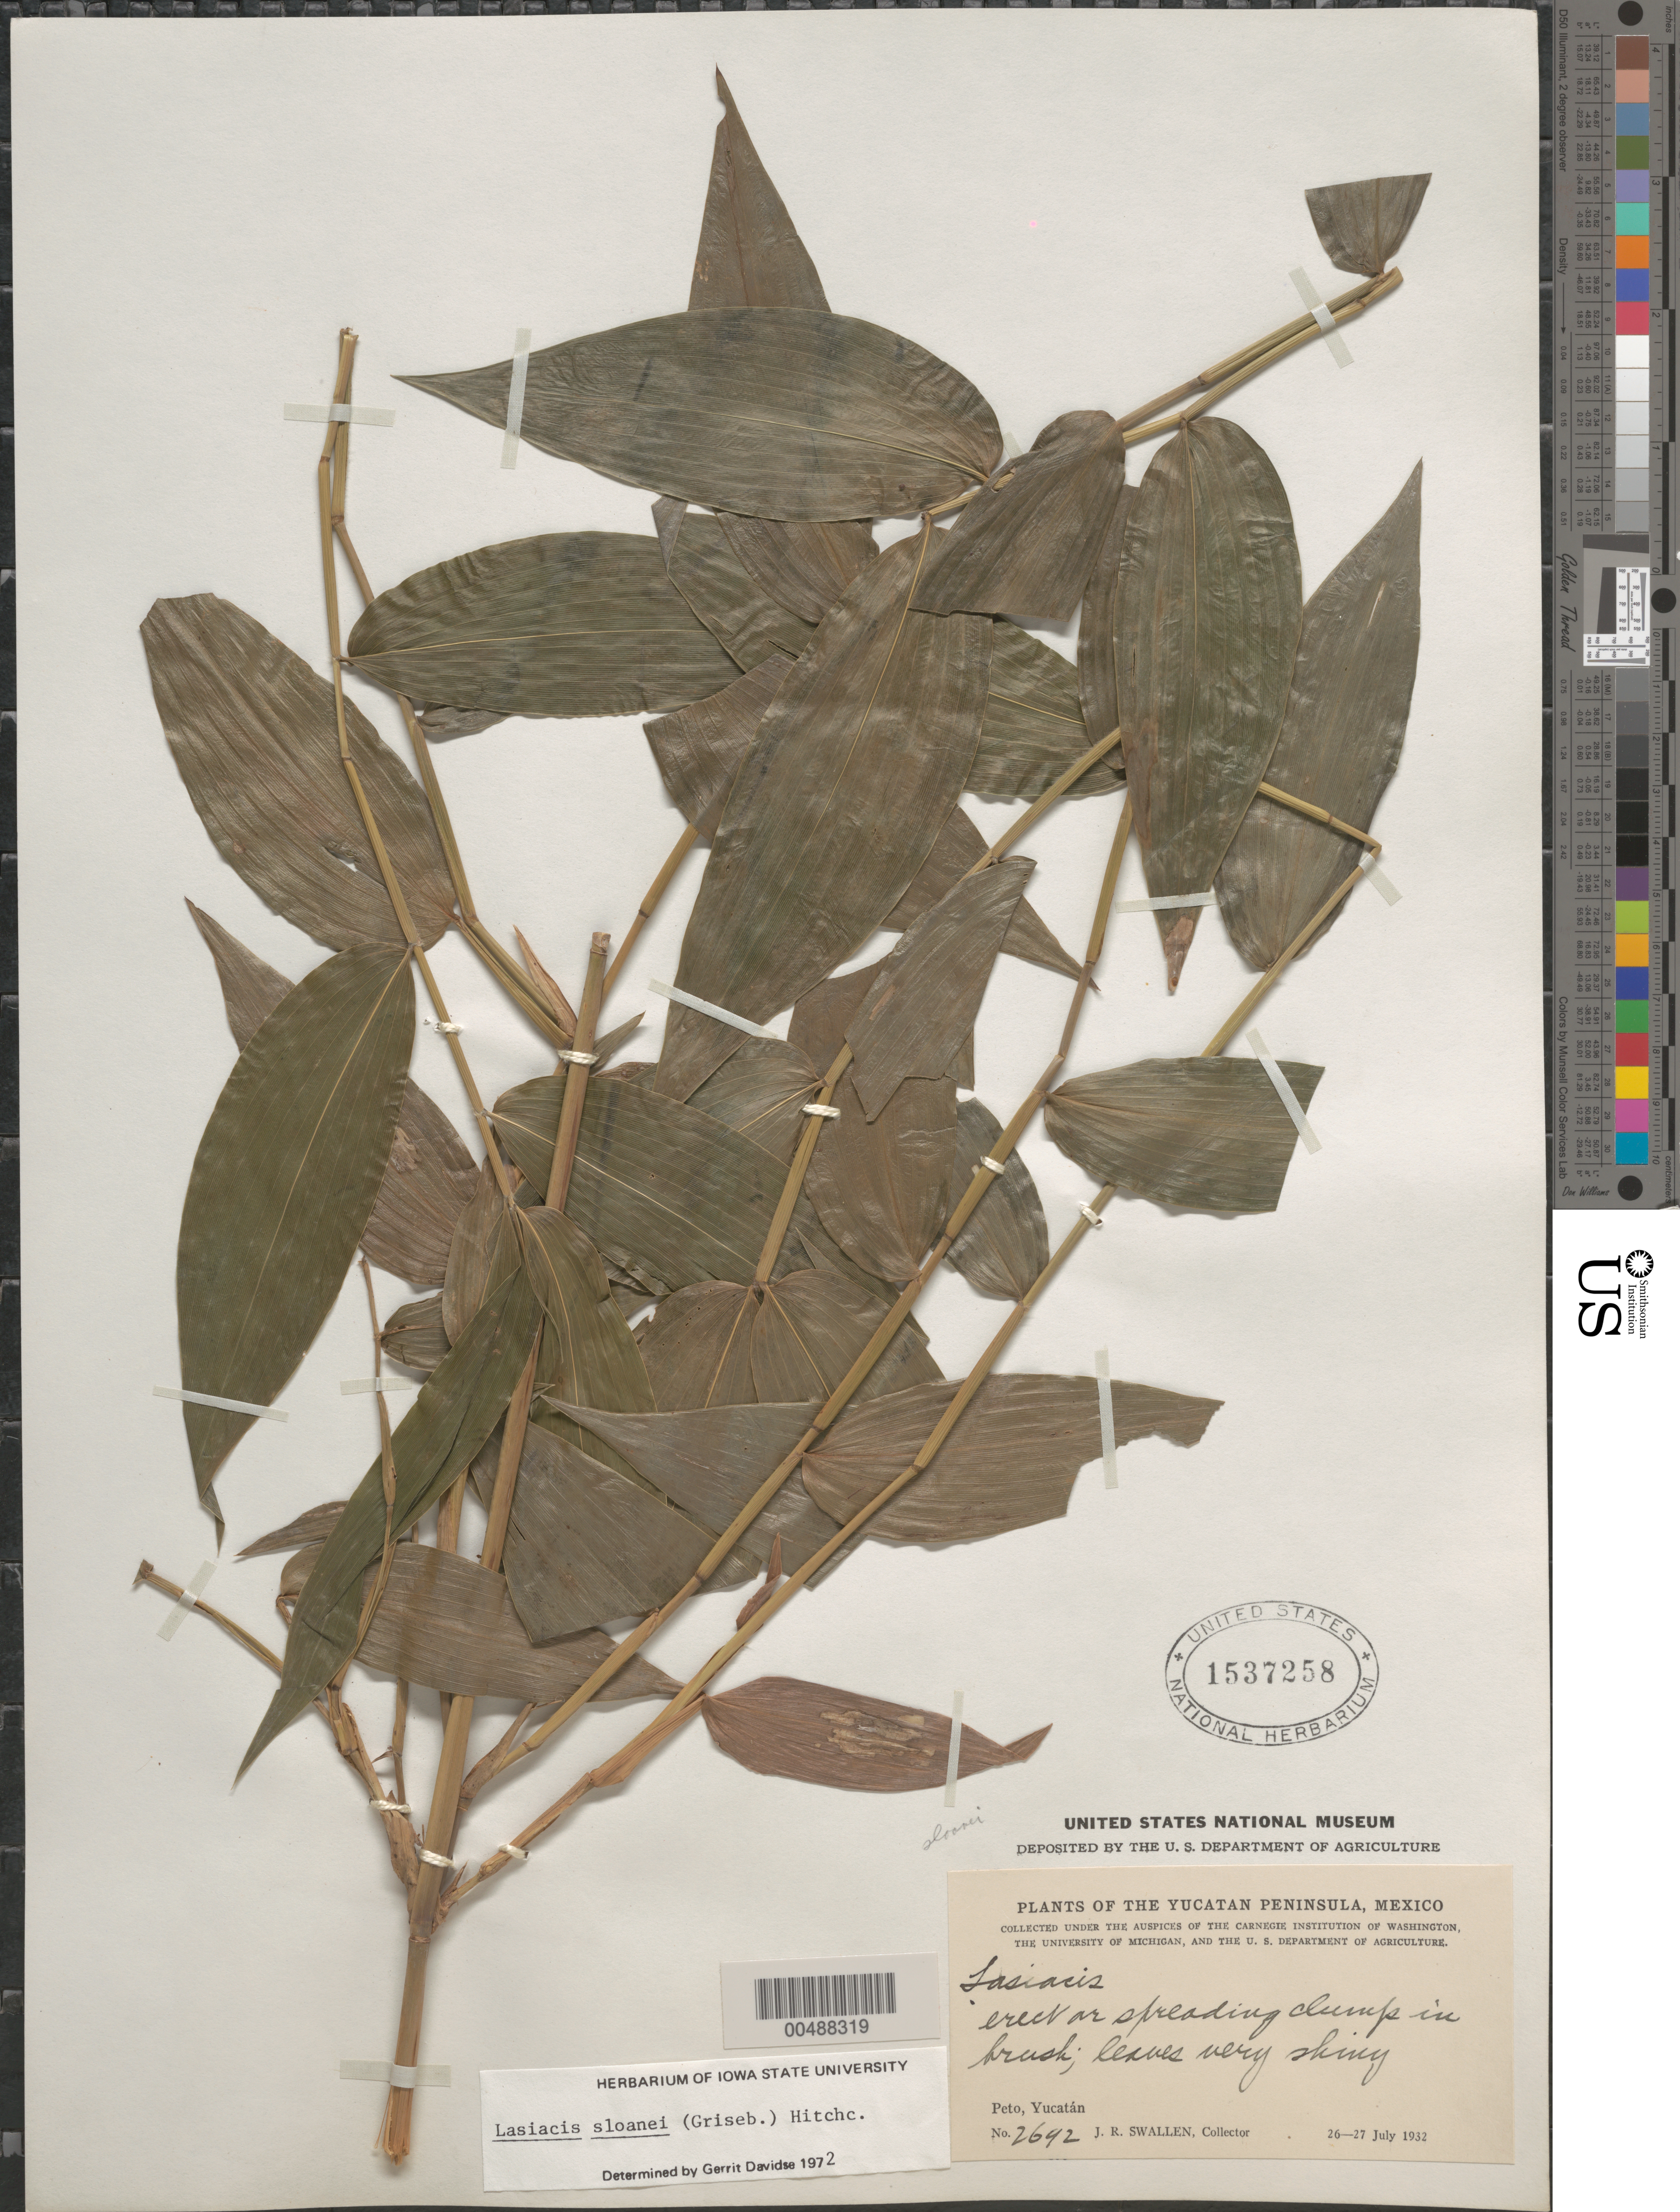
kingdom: Plantae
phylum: Tracheophyta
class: Liliopsida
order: Poales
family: Poaceae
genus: Lasiacis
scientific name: Lasiacis sloanei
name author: (Griseb.) Hitchc.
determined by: Davidse, Gerrit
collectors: J. R. Swallen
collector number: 2642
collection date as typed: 26 Jul 1932 to 27 Jul 1932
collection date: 1932-07-26/1932-07-27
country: Mexico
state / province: Yucatan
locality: Yucatan Peninsula, Peto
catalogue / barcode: US 1537258